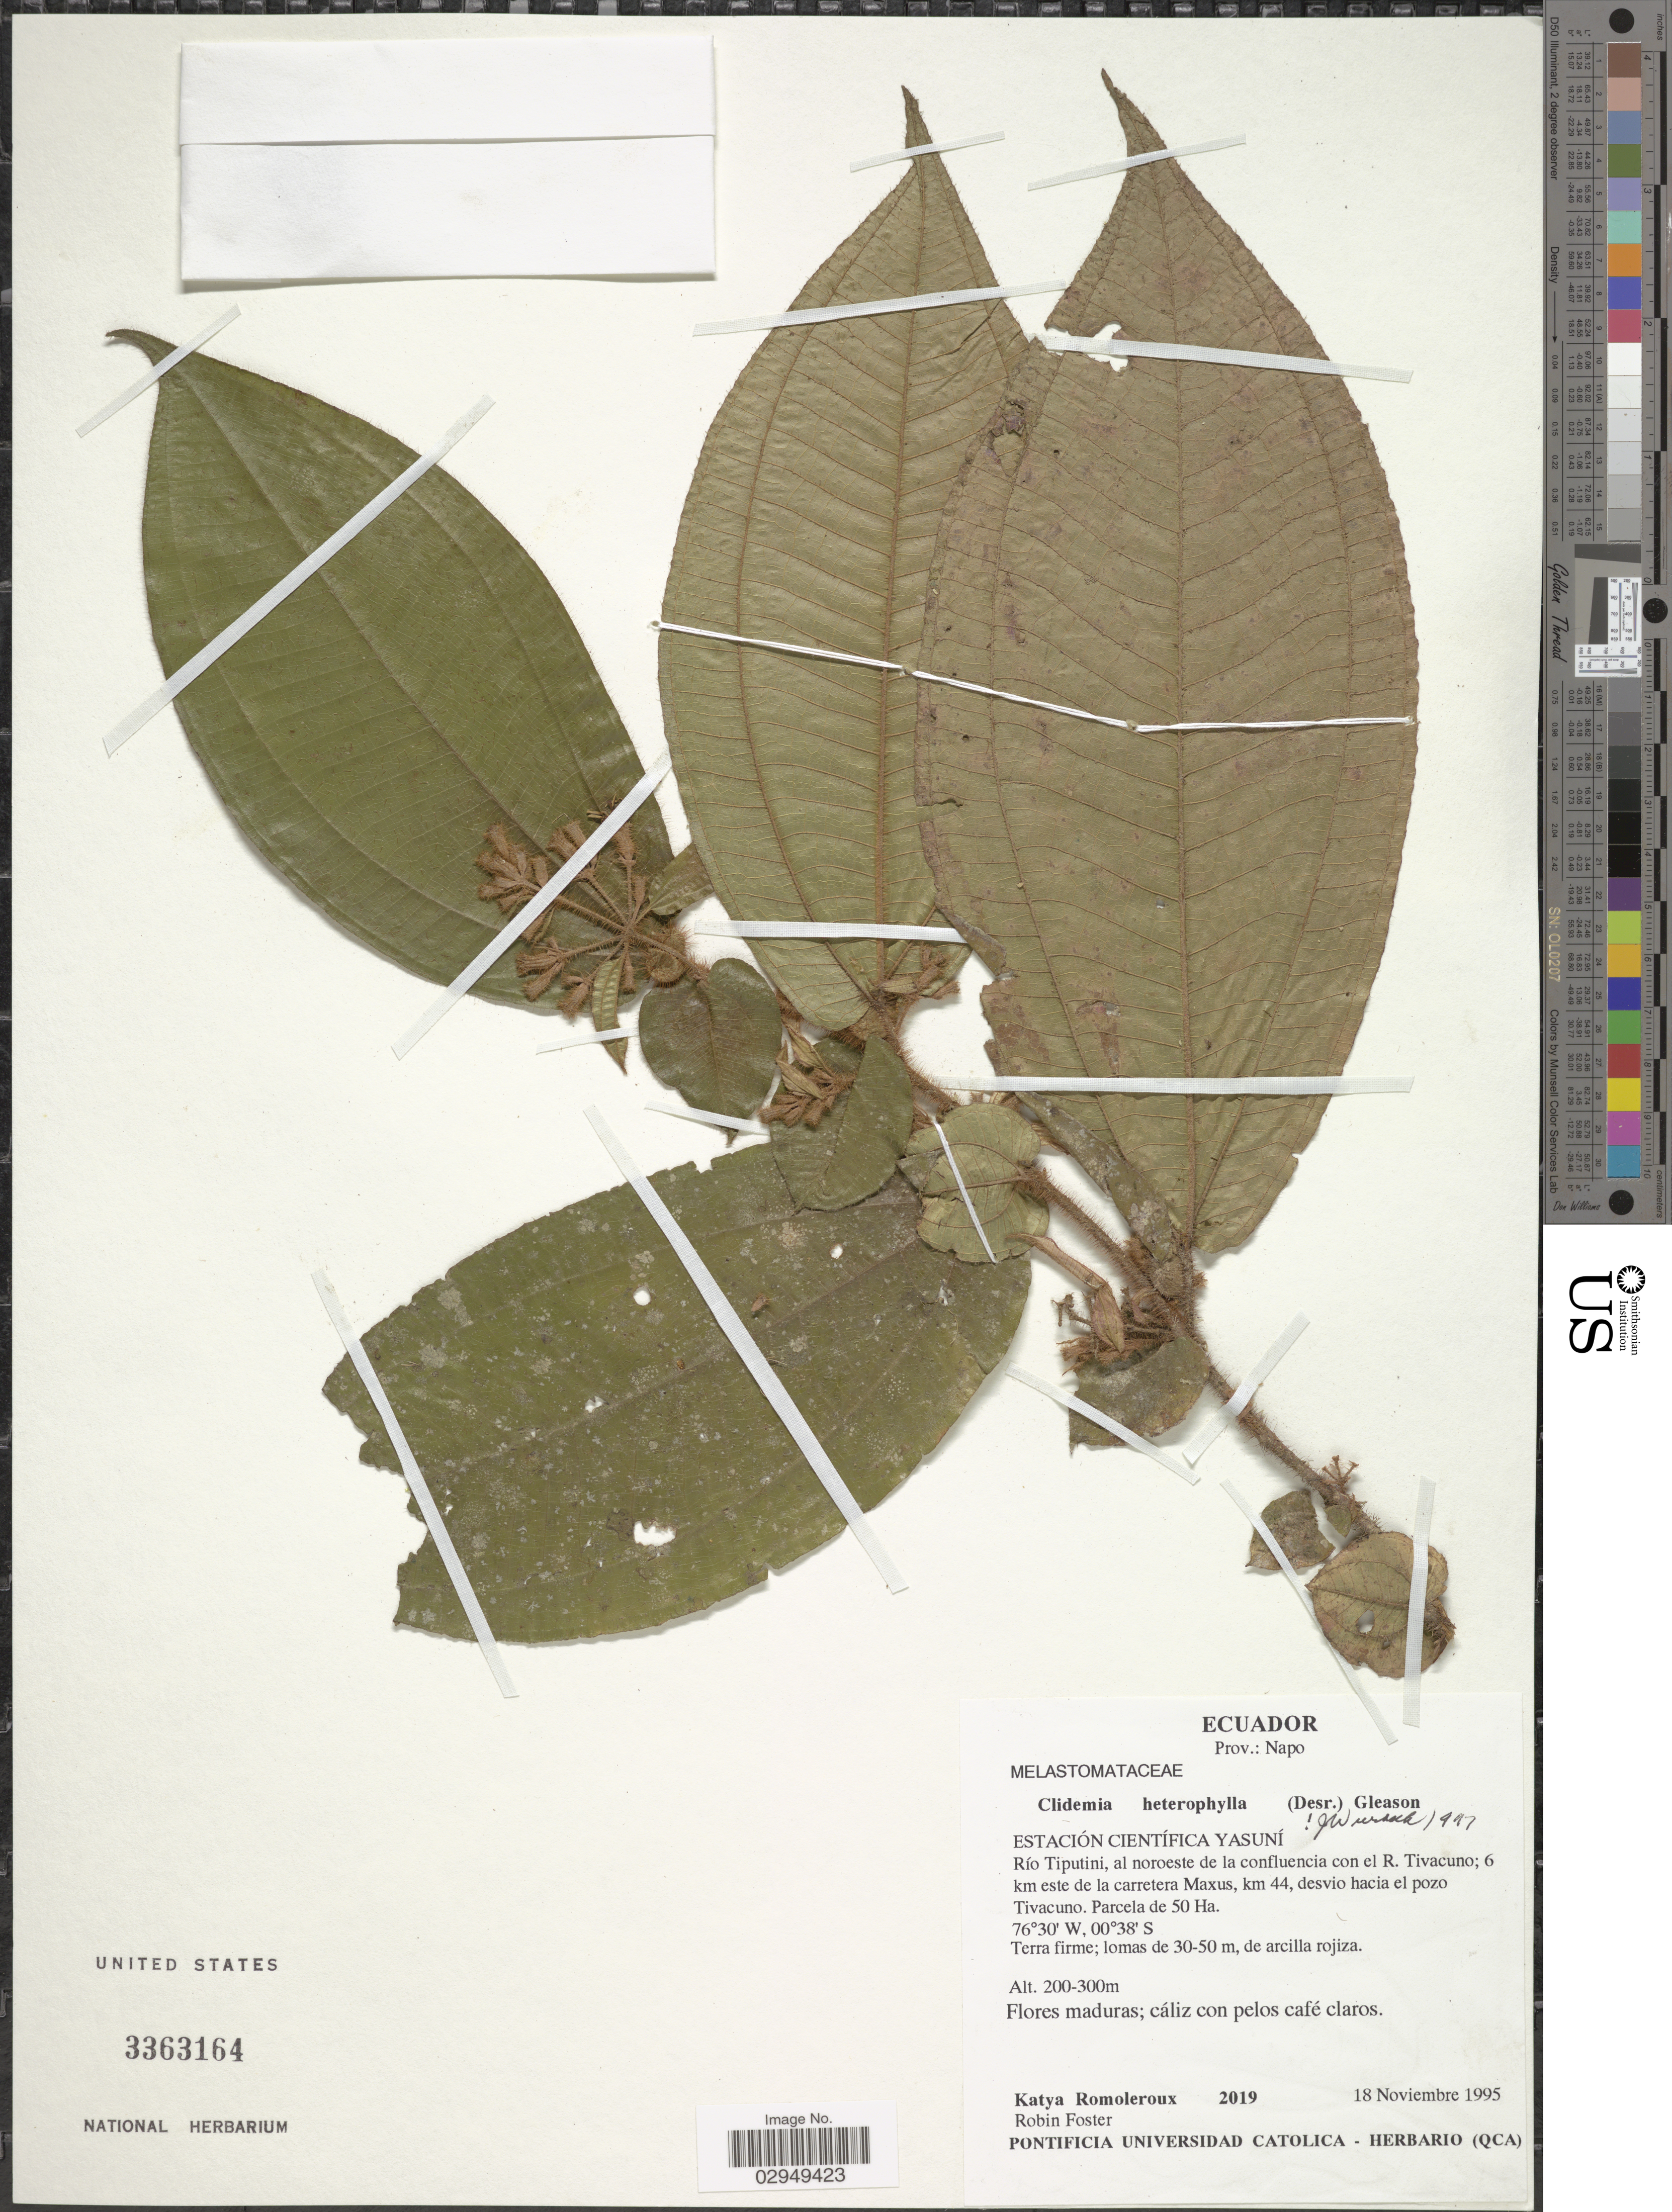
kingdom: Plantae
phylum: Tracheophyta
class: Magnoliopsida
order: Myrtales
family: Melastomataceae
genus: Clidemia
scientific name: Clidemia heterophylla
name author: Steud.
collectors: K. Romoleroux & R. B. Foster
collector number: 2019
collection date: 1995-11-18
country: Ecuador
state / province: Napo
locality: Prov.: napo. Estación Científica Yasuní. Río Tiputini, al noroeste de la confluencia con el R. Tivacuno; 6 km este de la carretera Maxus, km 44, desvio hacia el pozo Tivacuno. Parcela de 50 Ha.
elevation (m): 200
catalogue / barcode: US 3363164